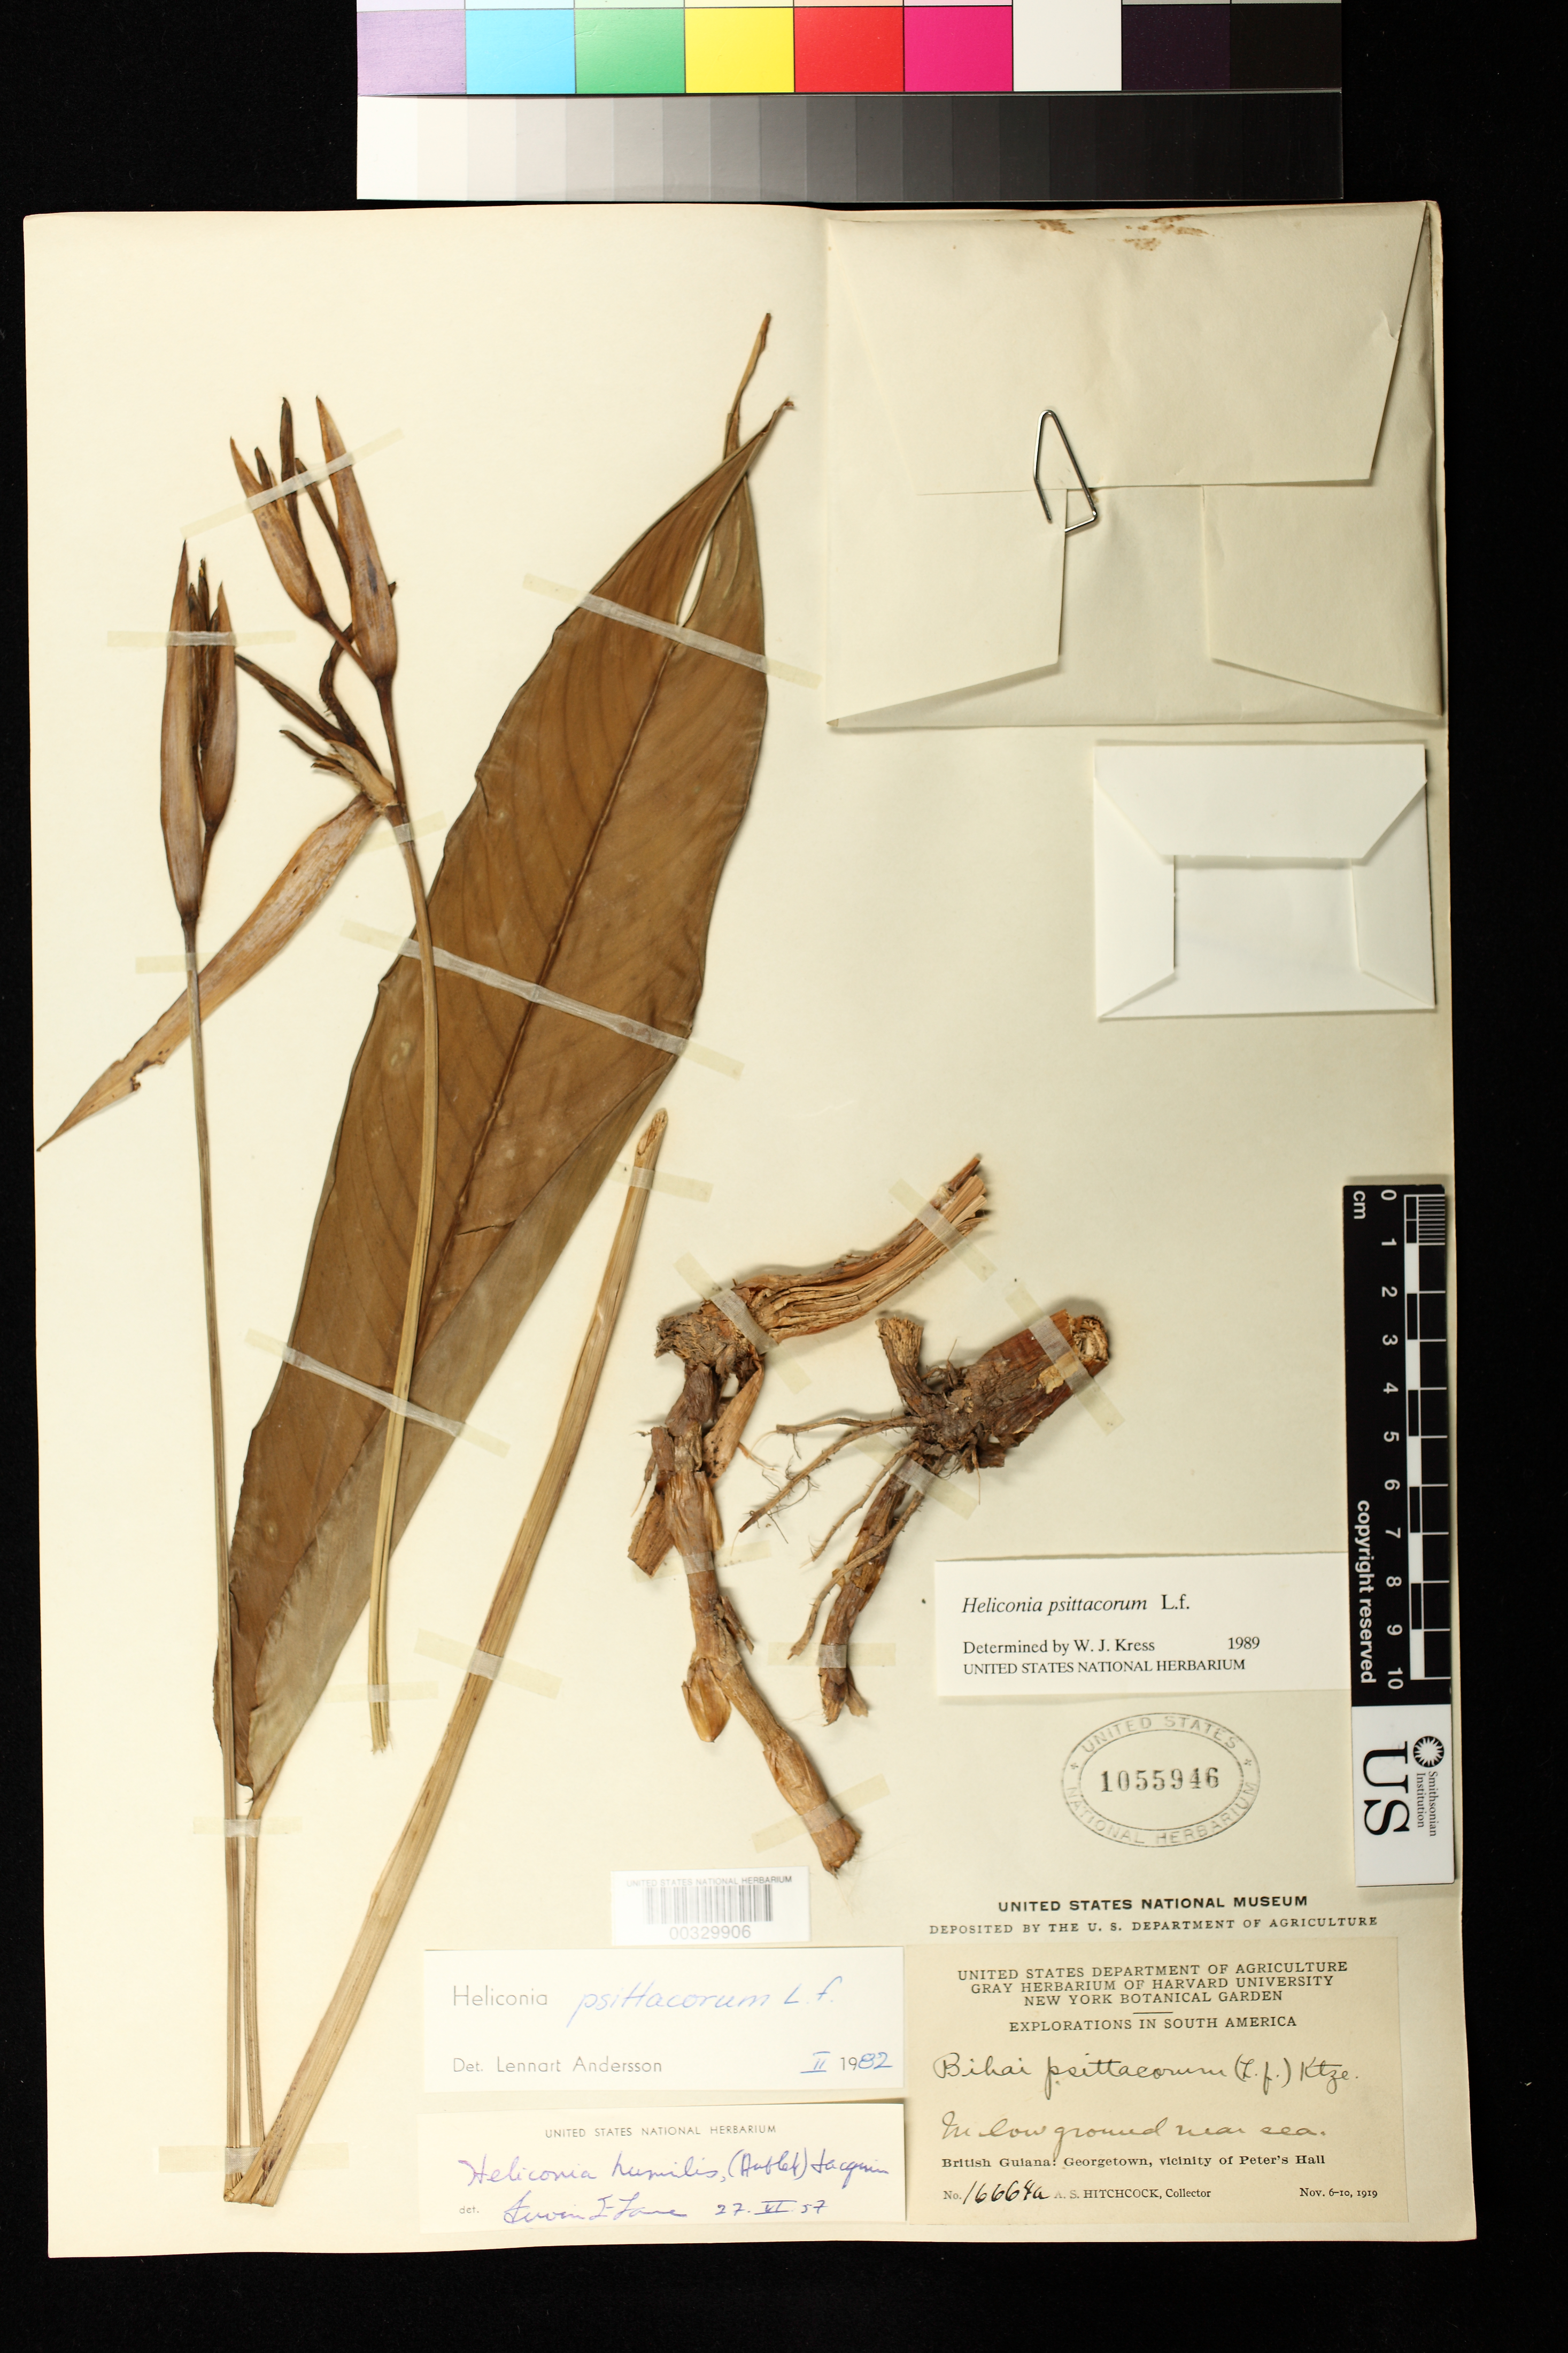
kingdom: Plantae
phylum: Tracheophyta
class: Liliopsida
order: Zingiberales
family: Heliconiaceae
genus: Heliconia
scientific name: Heliconia psittacorum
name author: L. f.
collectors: A. S. Hitchcock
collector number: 16664a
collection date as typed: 06 Nov 1919 to 10 Nov 1919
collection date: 1919-11-06/1919-11-10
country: Guyana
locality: Georgetown, vicinity of peter's hall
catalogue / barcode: US 1055946